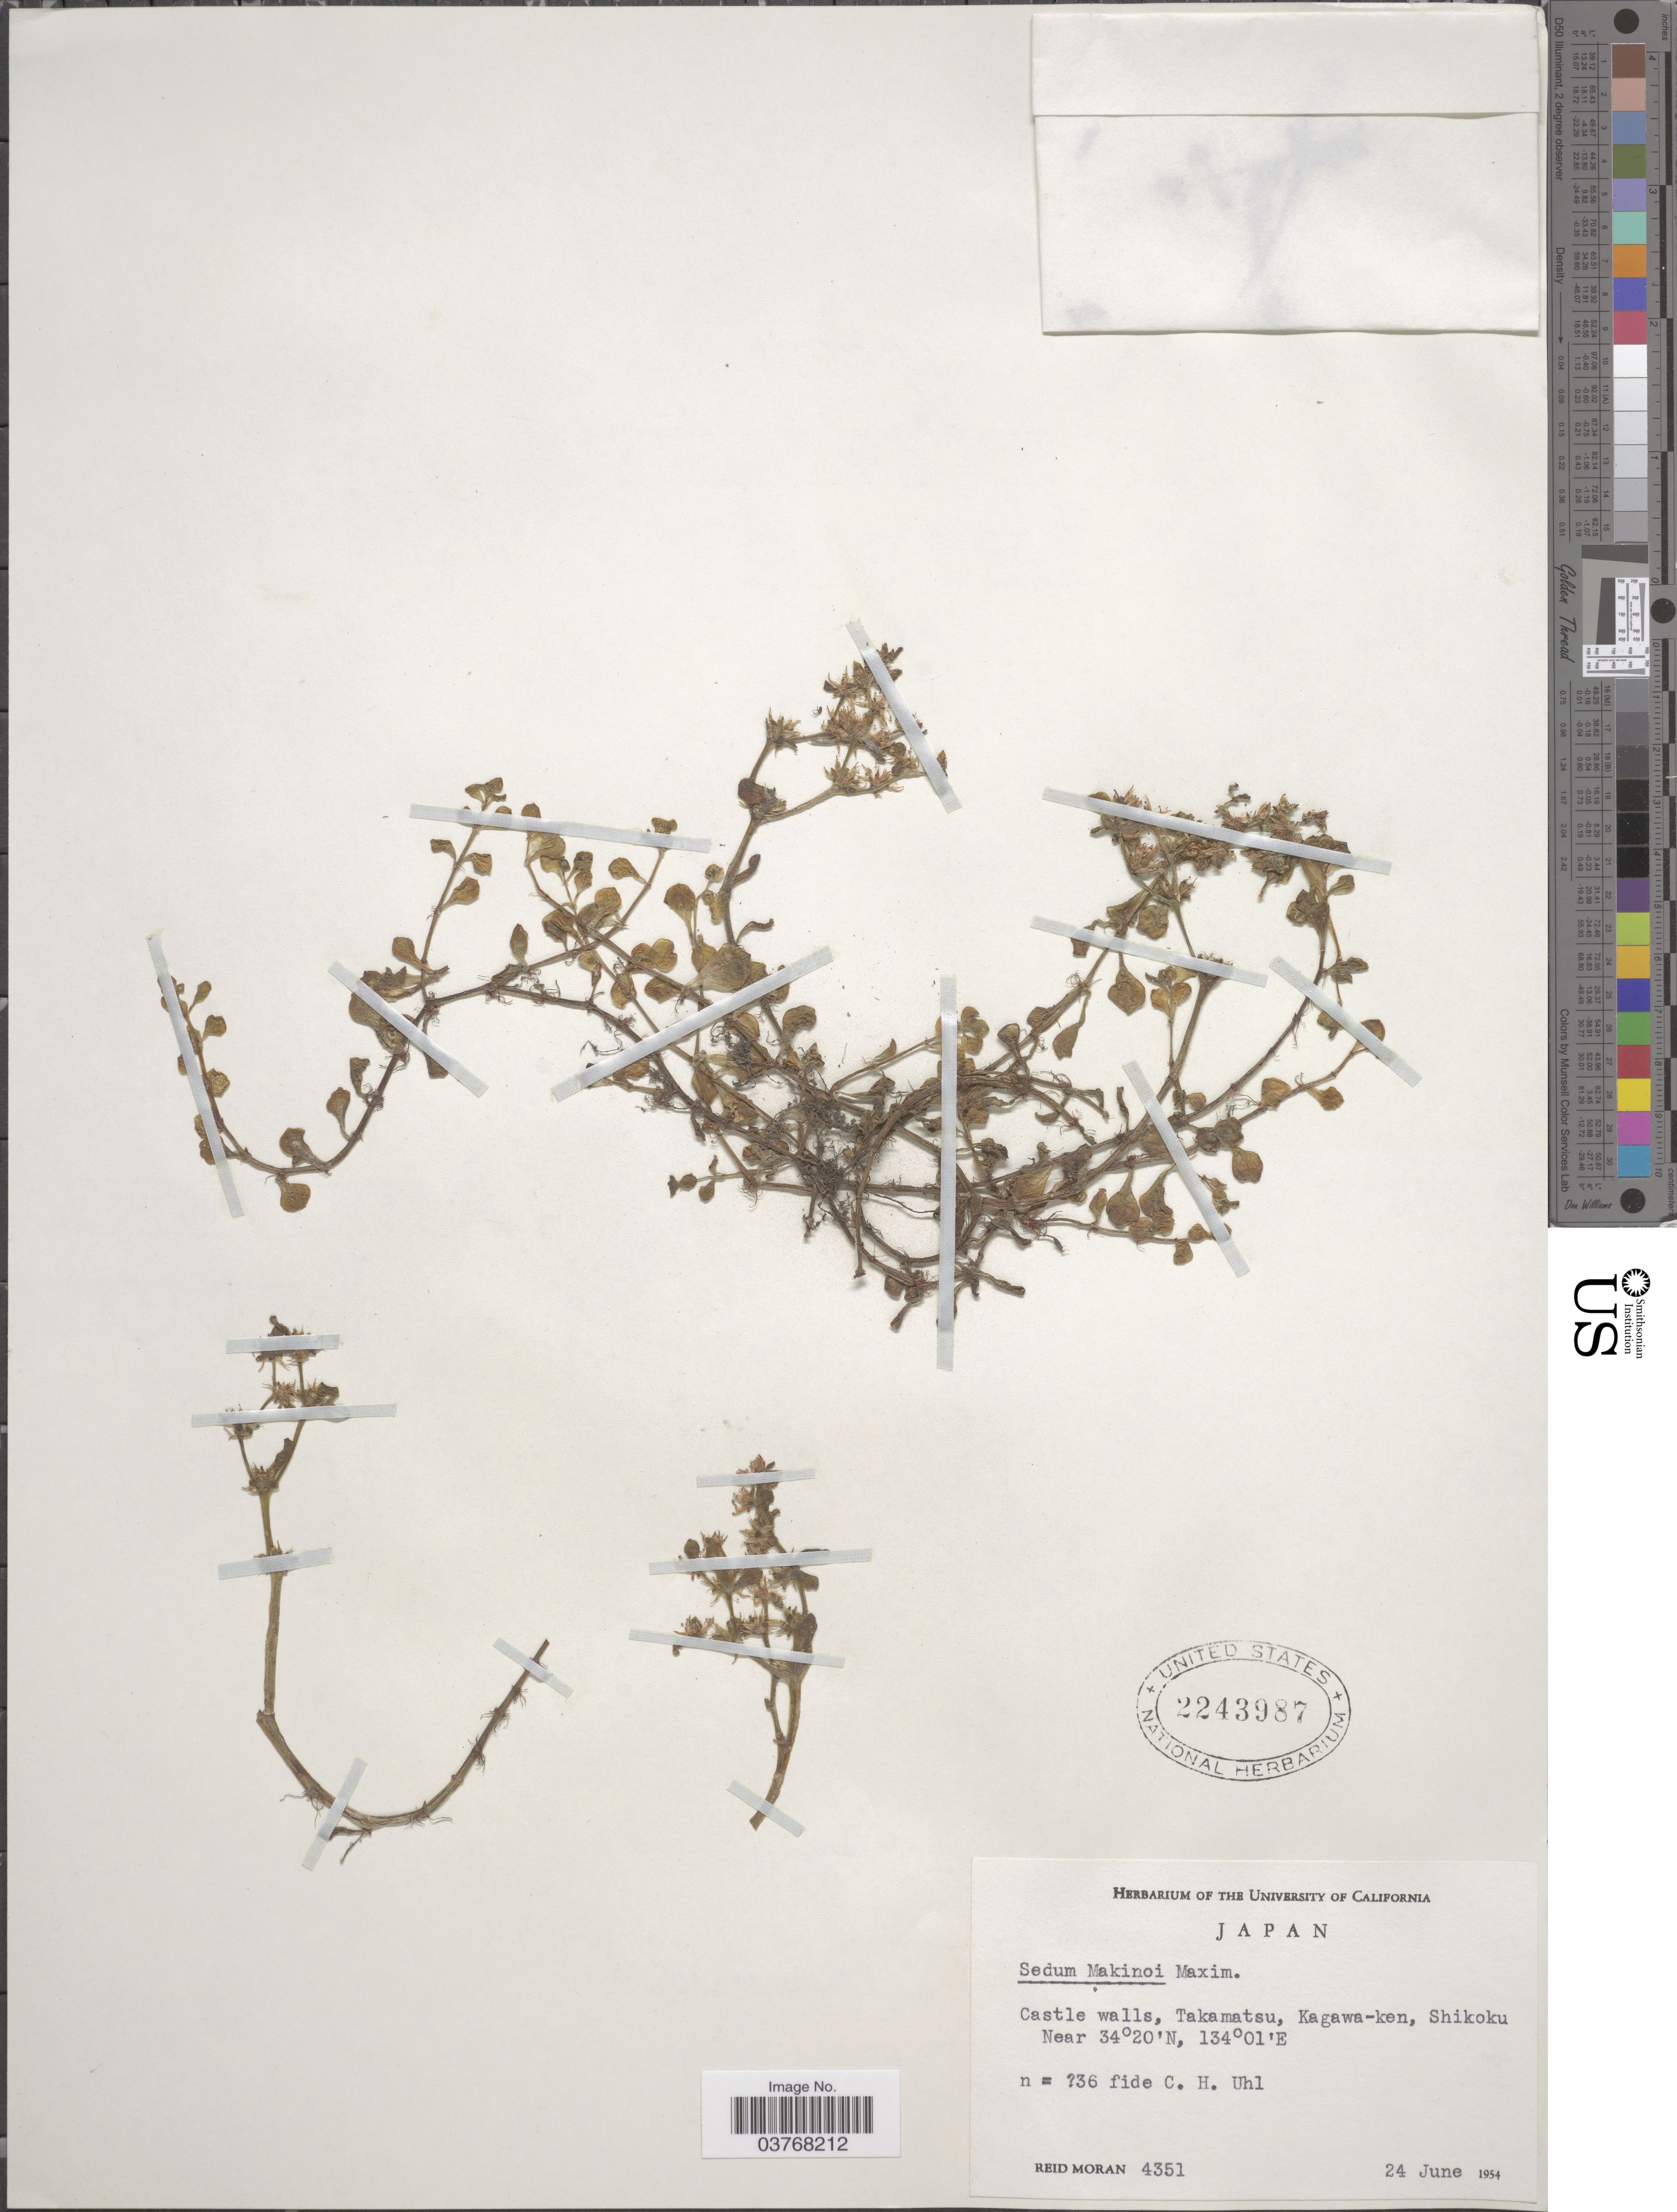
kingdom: Plantae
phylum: Tracheophyta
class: Magnoliopsida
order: Saxifragales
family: Crassulaceae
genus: Sedum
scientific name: Sedum makinoi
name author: Maxim.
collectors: R. Moran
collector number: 4351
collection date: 1954-06-24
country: Japan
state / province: Kagawa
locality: Castle walls, Takamatsu, Kagawa-ken, Shikoku.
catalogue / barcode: US 2243987